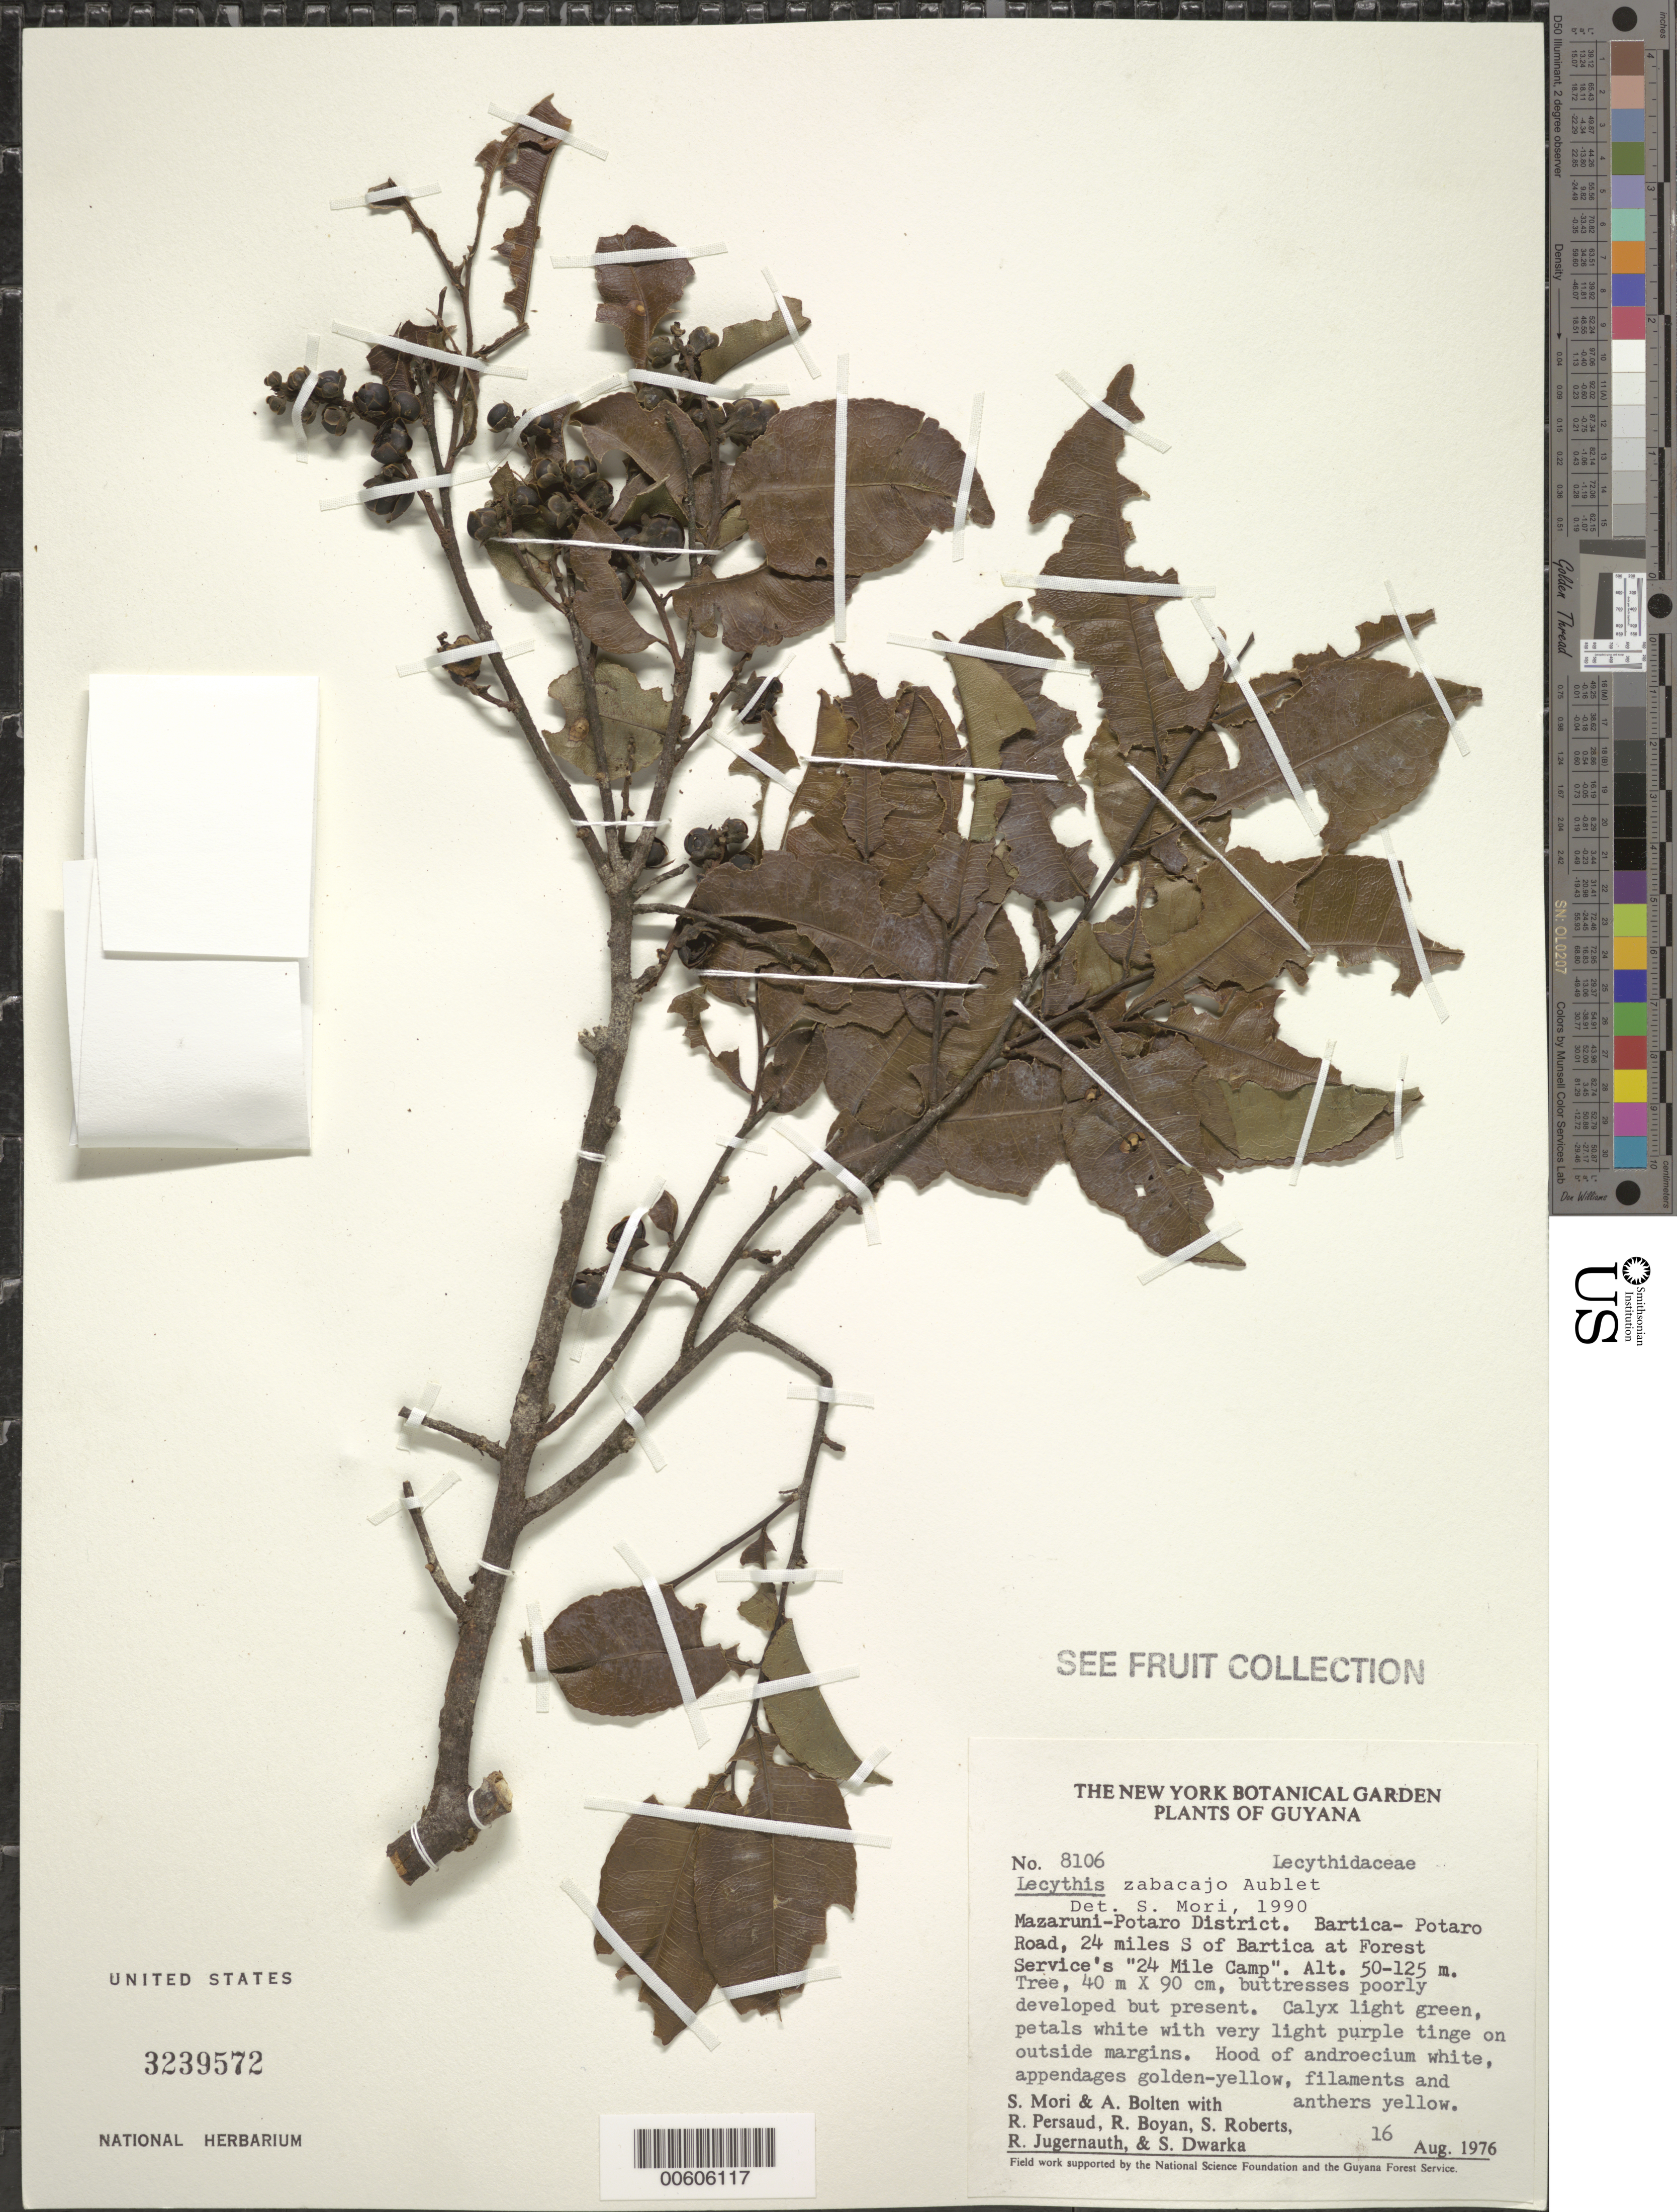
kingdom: Plantae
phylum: Tracheophyta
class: Magnoliopsida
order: Ericales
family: Lecythidaceae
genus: Lecythis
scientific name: Lecythis zabucajo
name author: Aubl.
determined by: Mori, Scott A.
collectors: S. Mori, A. Bolten, R. Persaud, R. Boyan, S. Roberts, R. Jugernauth & S. Dwarka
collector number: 8106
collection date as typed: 16-Aug-76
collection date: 1976-08-16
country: Guyana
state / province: Cuyuni-Mazaruni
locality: Bartica-Potaro Road, 24 mi. S of Bartica at Forest service "24 Mile Camp"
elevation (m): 50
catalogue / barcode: US 3239572